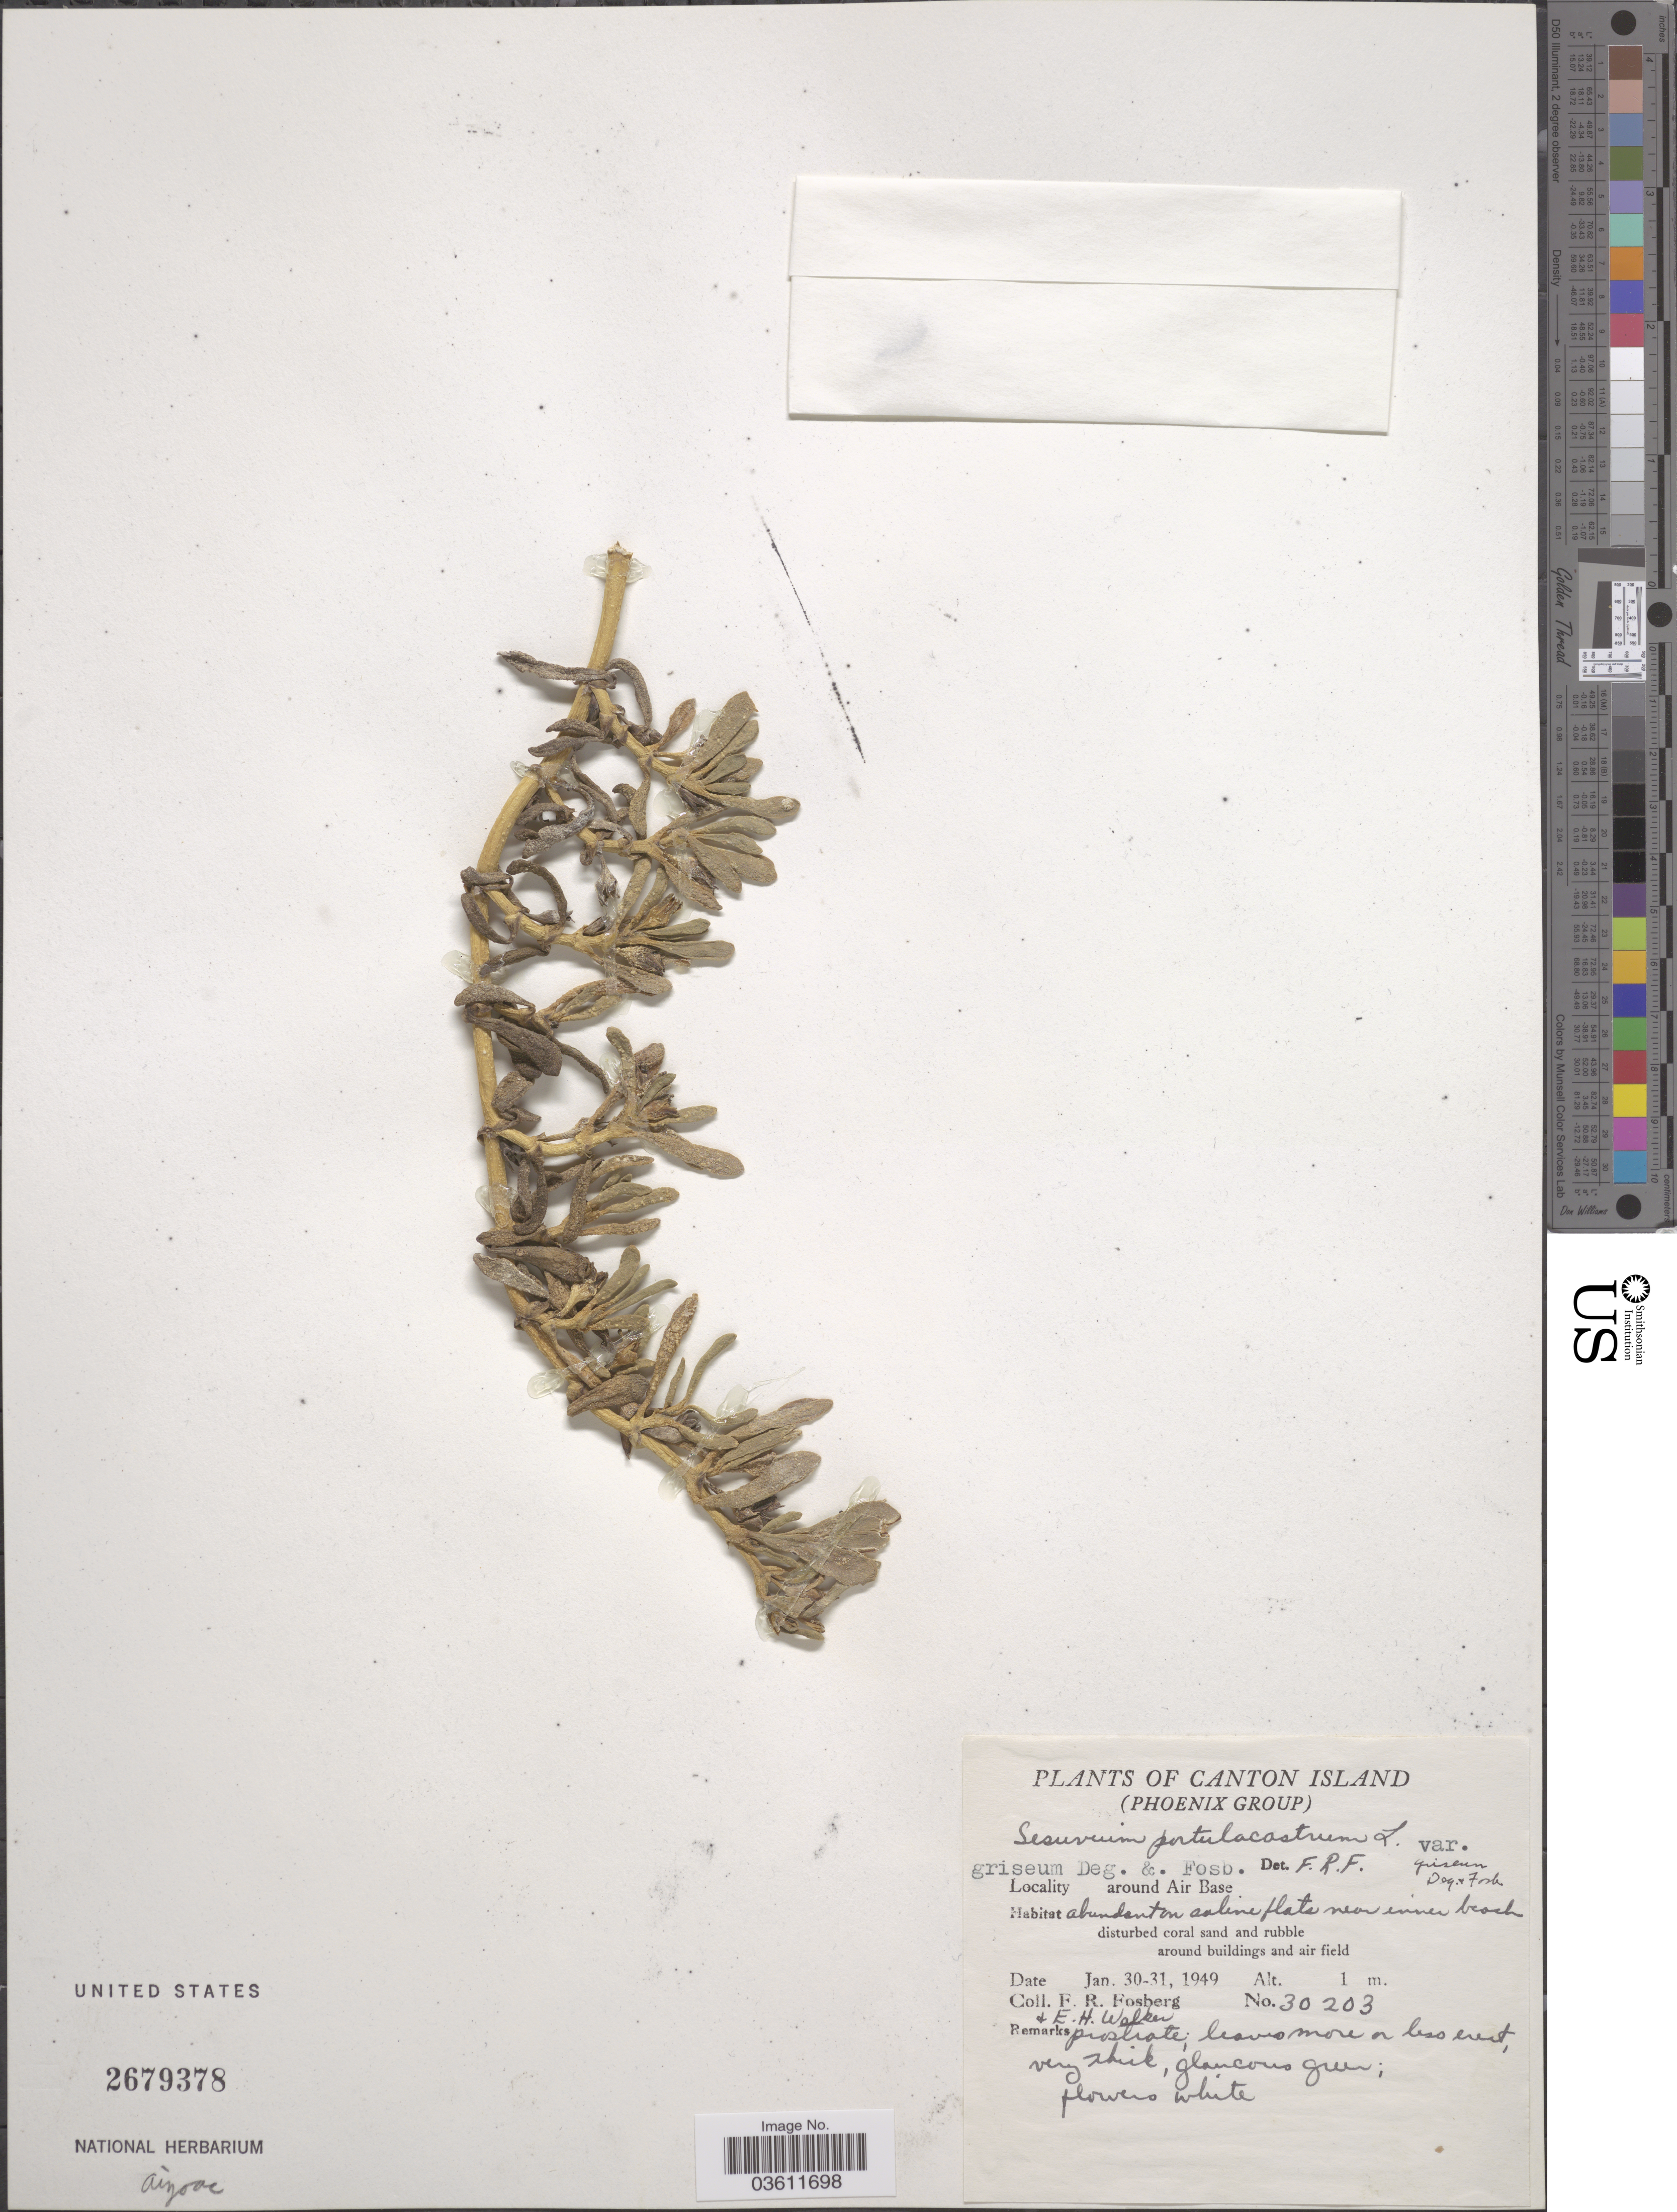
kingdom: Plantae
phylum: Tracheophyta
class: Magnoliopsida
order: Caryophyllales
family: Aizoaceae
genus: Sesuvium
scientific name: Sesuvium portulacastrum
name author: (L.) L.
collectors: F. R. Fosberg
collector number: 30203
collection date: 1949-01-30/1949-01-31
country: Kiribati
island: Kanton [Canton] Atoll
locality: Canton Island (Phoenix Group). Around Air Base.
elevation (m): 1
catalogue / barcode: US 2679378